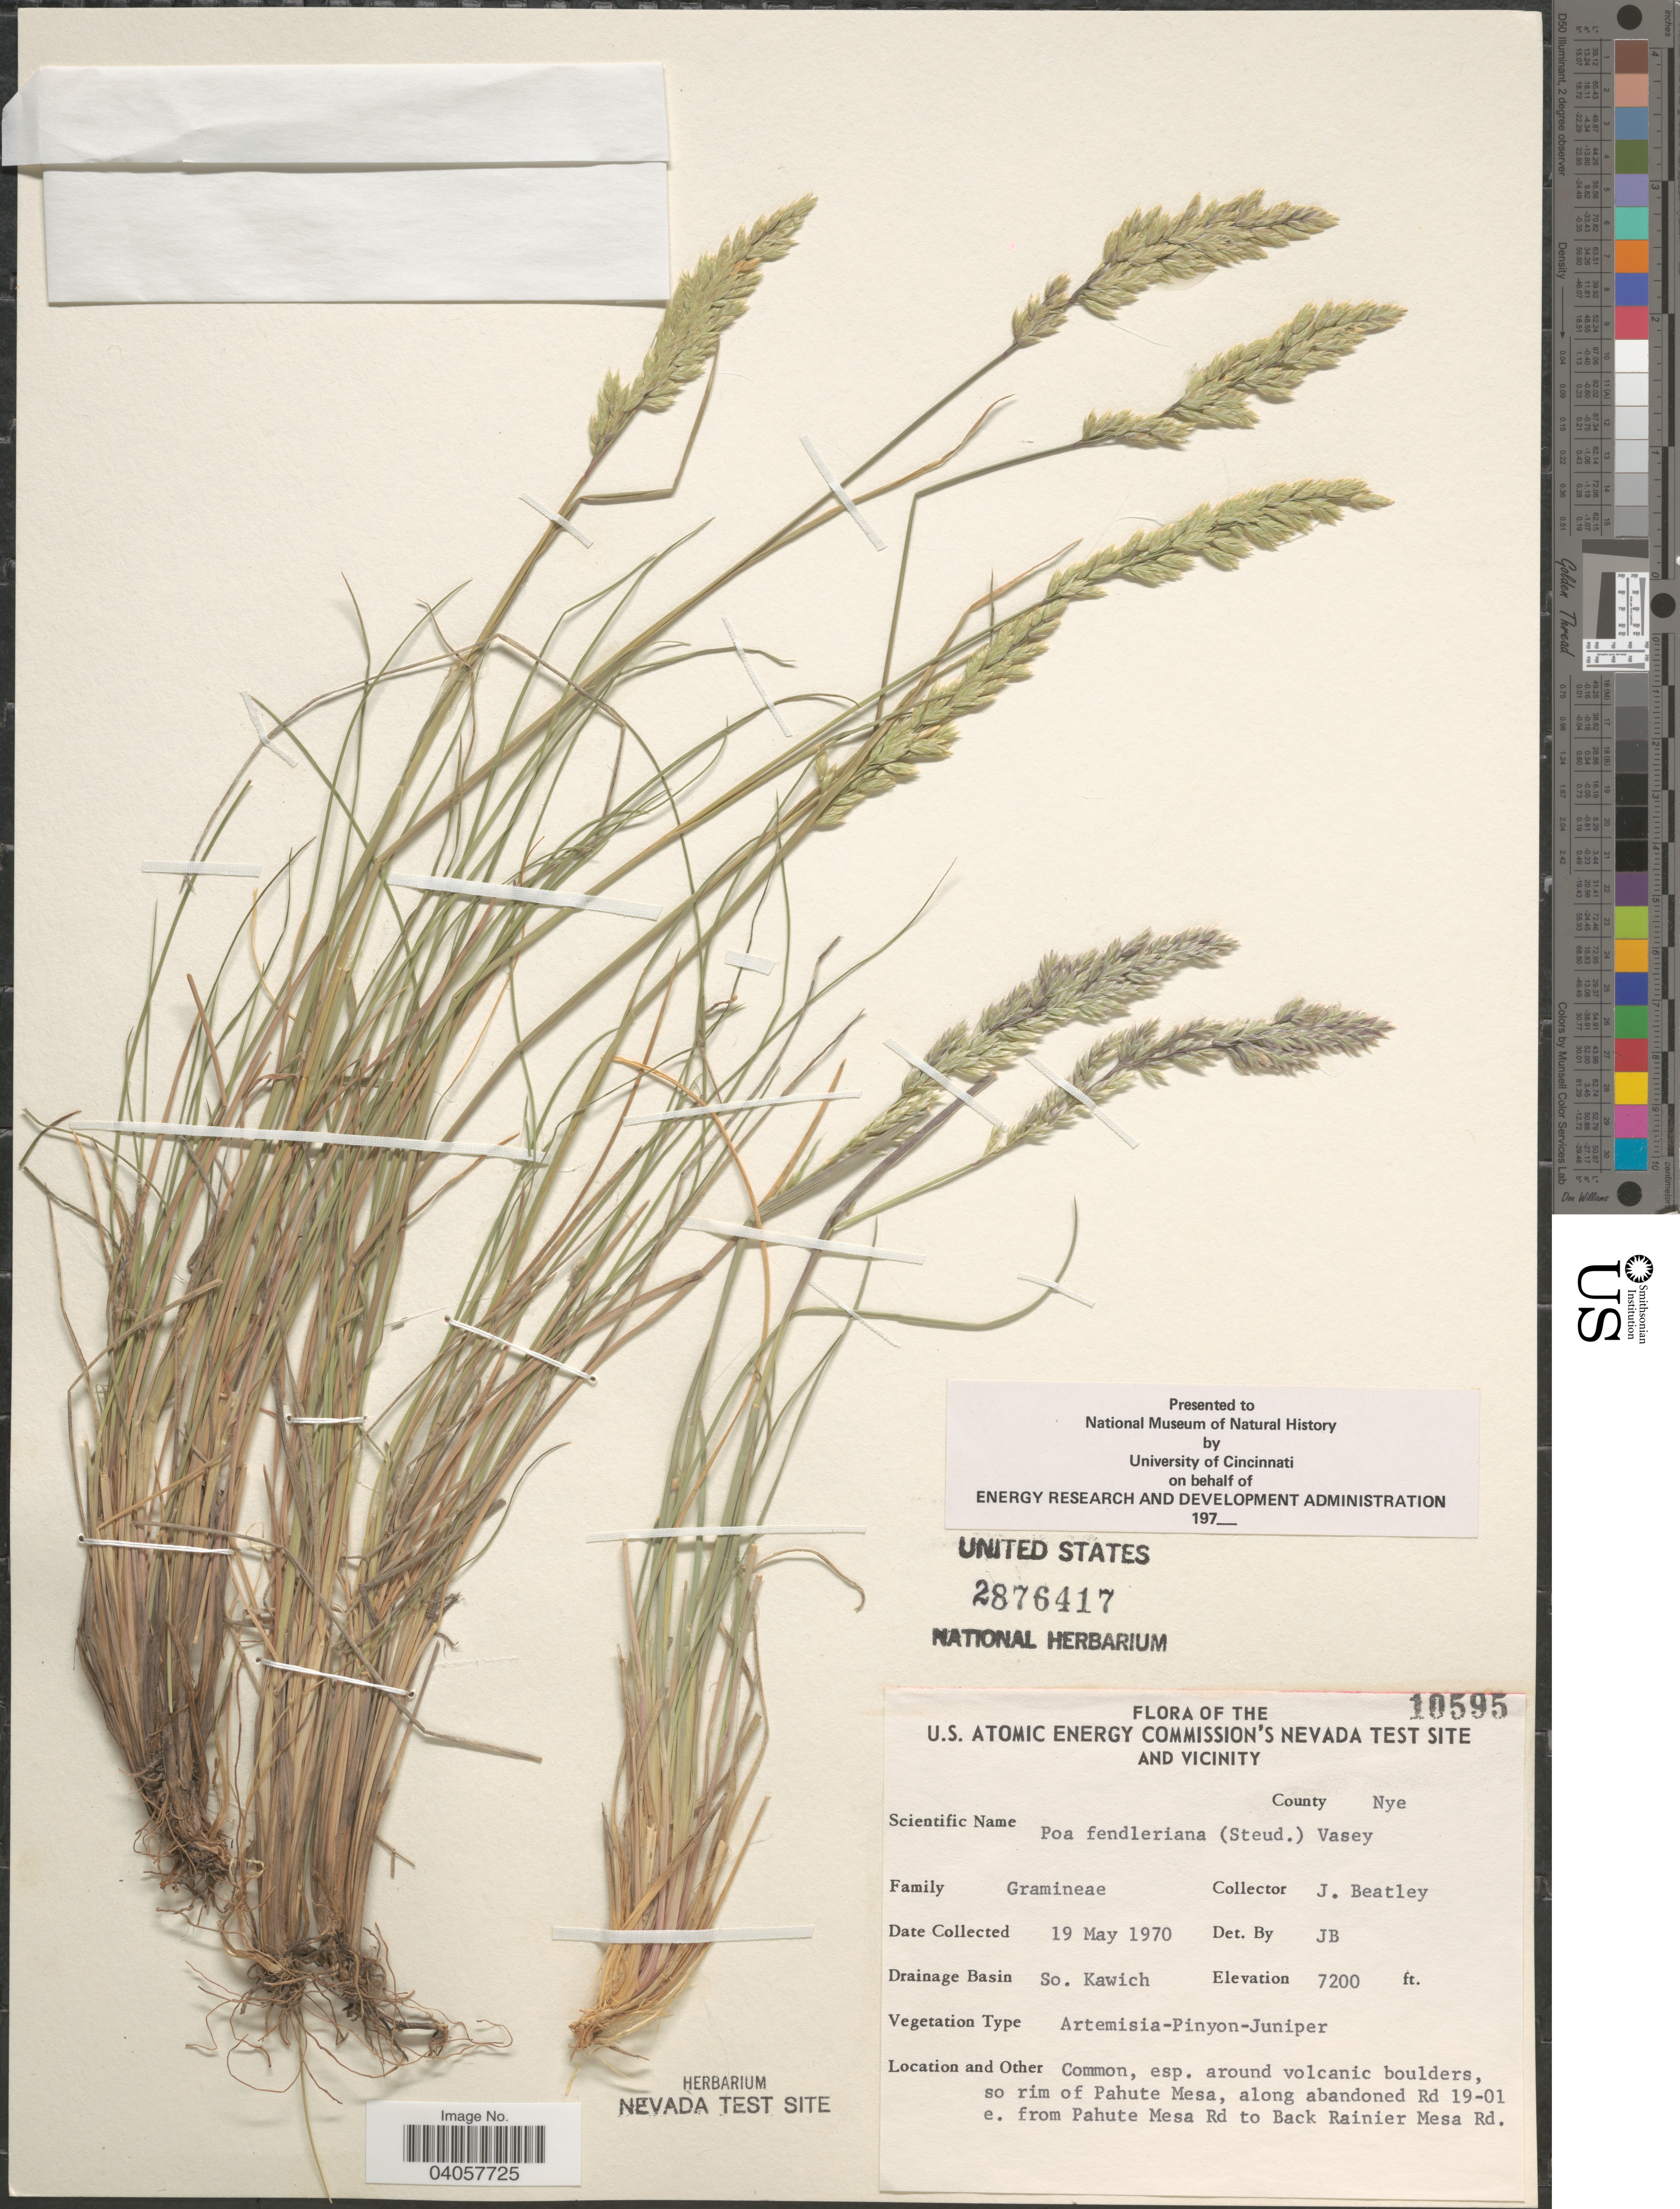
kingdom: Plantae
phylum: Tracheophyta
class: Liliopsida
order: Poales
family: Poaceae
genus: Poa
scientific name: Poa fendleriana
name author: (Steud.) Vasey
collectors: J. C. Beatley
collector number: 10595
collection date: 1970-05-19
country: United States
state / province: Nevada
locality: The U.S. Atomic Energy Commission's Nevada Test Site and vicinity. County Nye. Drainage Basin So. Kawich. Around volcanic boulders, so rim of Pahute Mesa, along abandoned Rd 19-01 e. from Pahute Mesa Rd to Back Rainier Mesa Rd.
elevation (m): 2195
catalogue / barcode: US 2876417